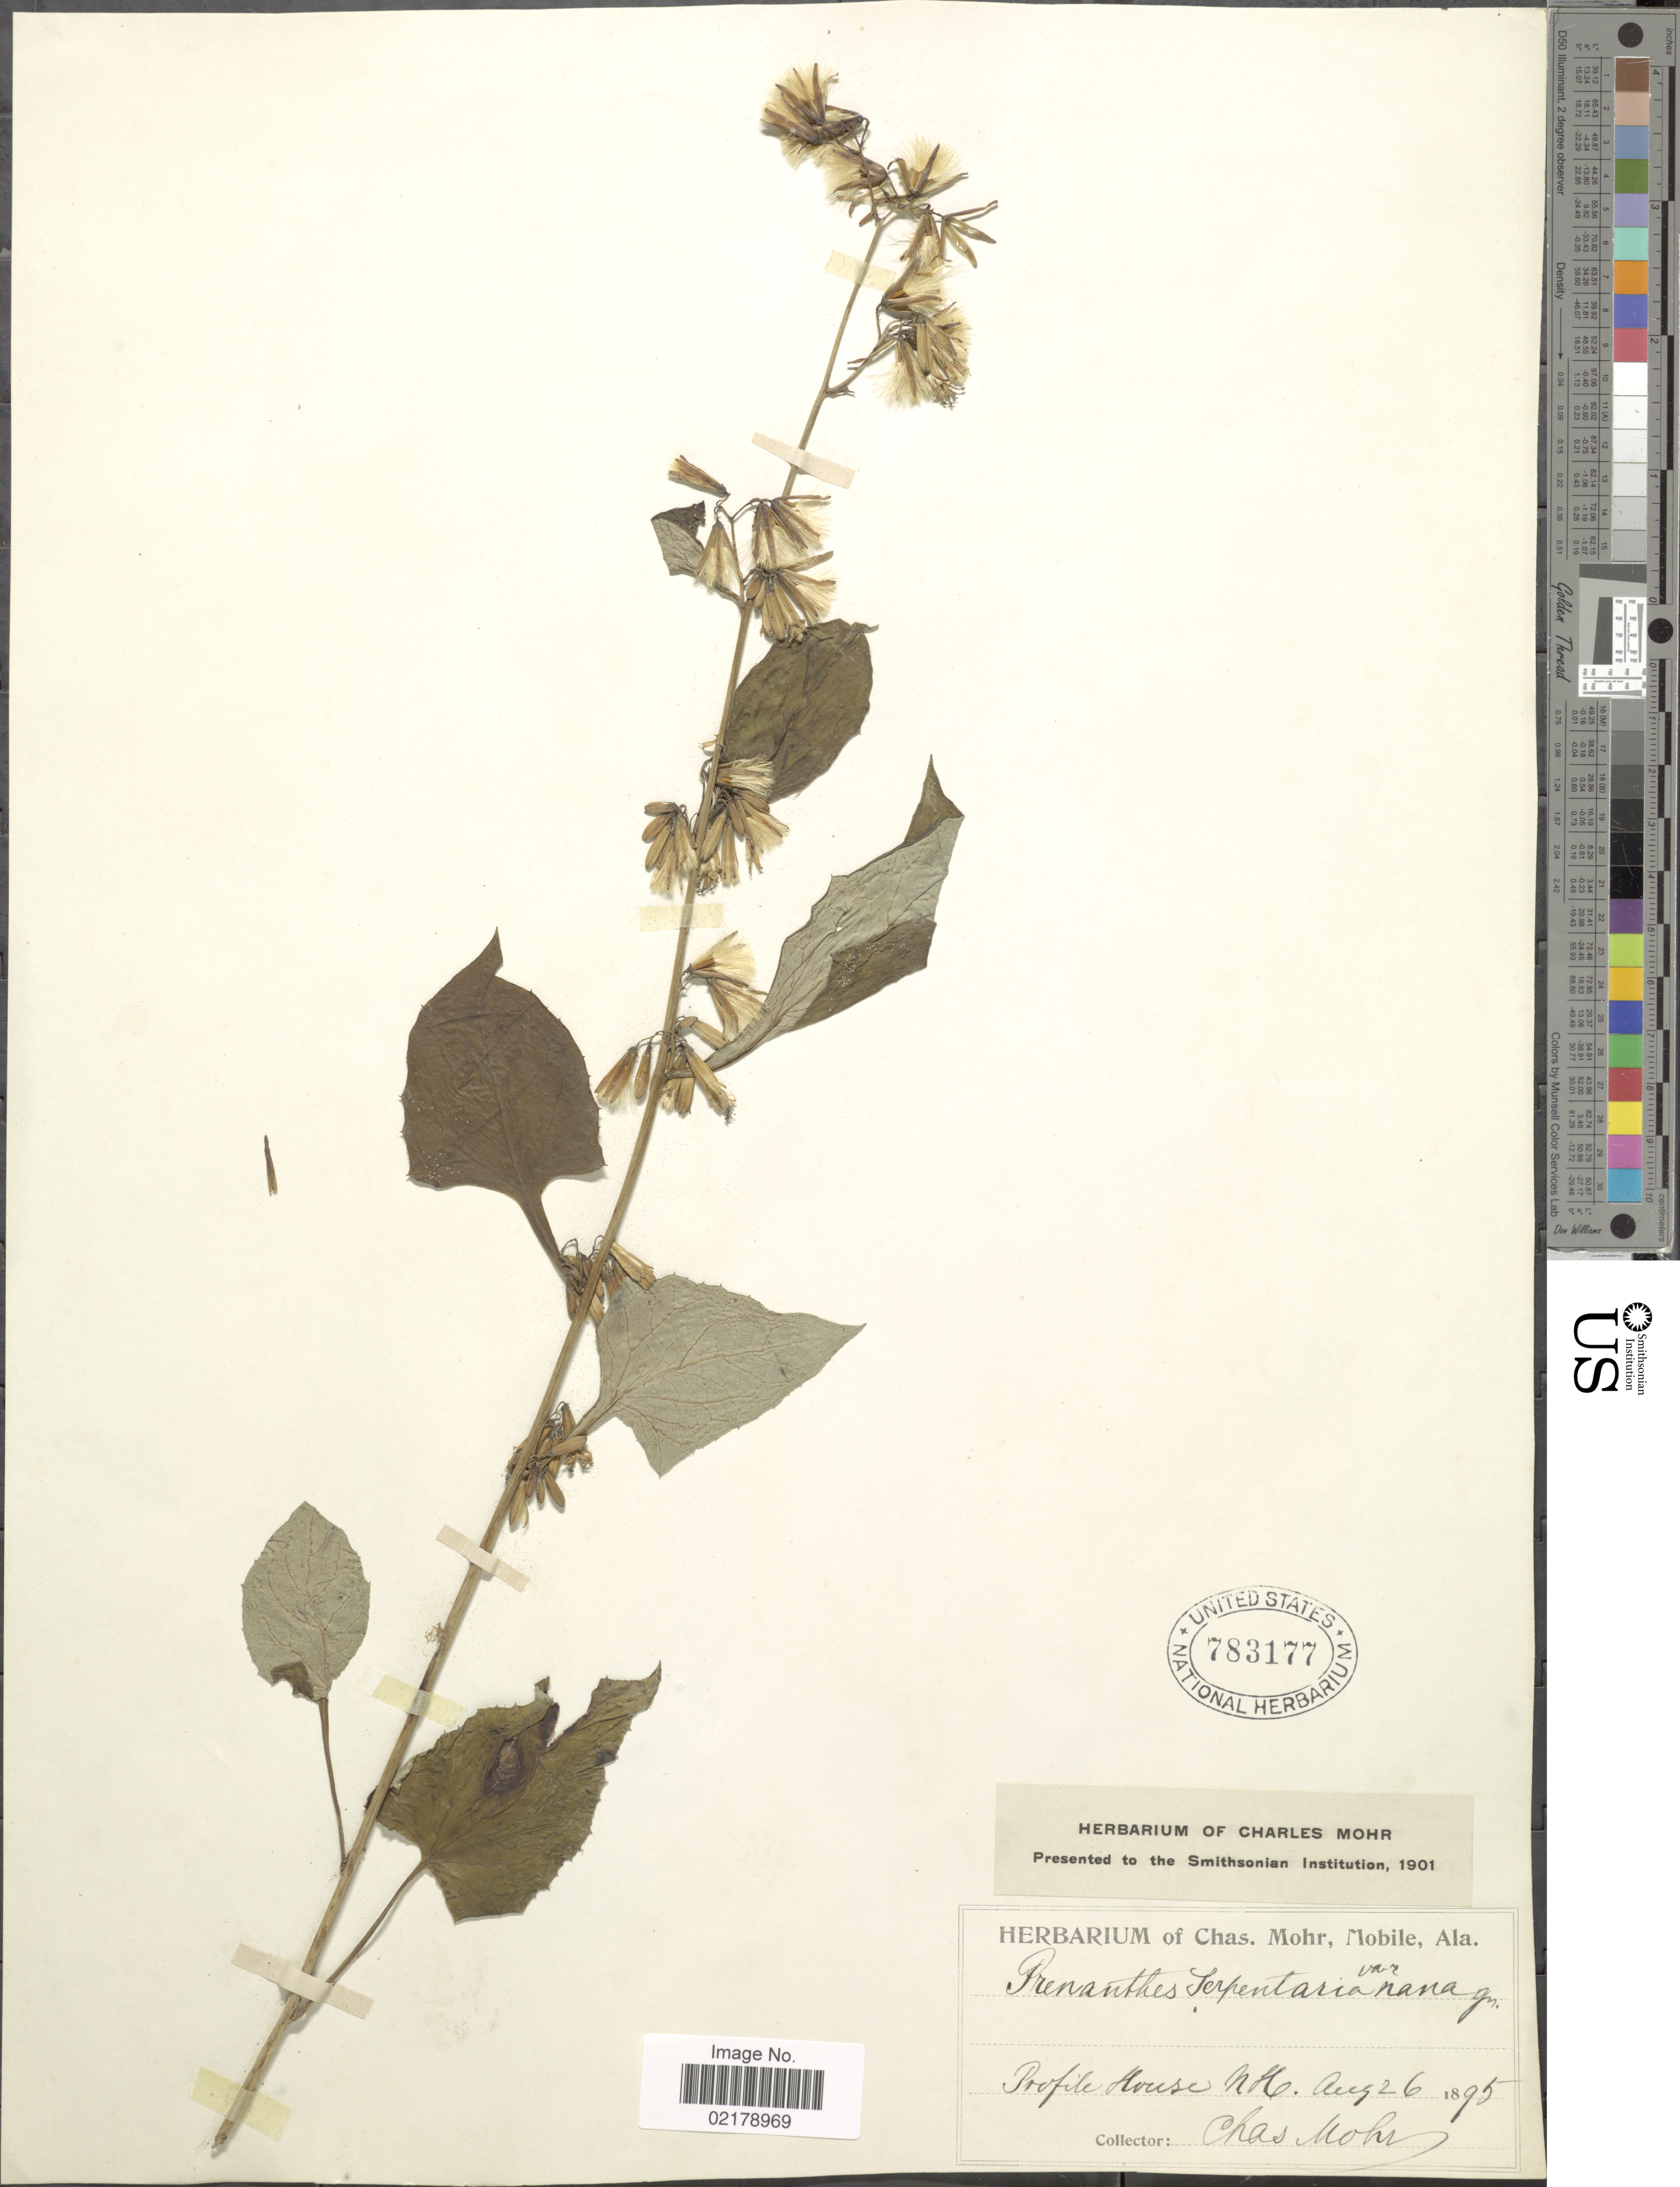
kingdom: Plantae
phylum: Tracheophyta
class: Magnoliopsida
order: Asterales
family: Asteraceae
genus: Nabalus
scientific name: Nabalus altissimus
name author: (L.) Hook.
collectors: C. T. Mohr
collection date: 1895-08-26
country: United States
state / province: New Hampshire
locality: Profile House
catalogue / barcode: US 783177